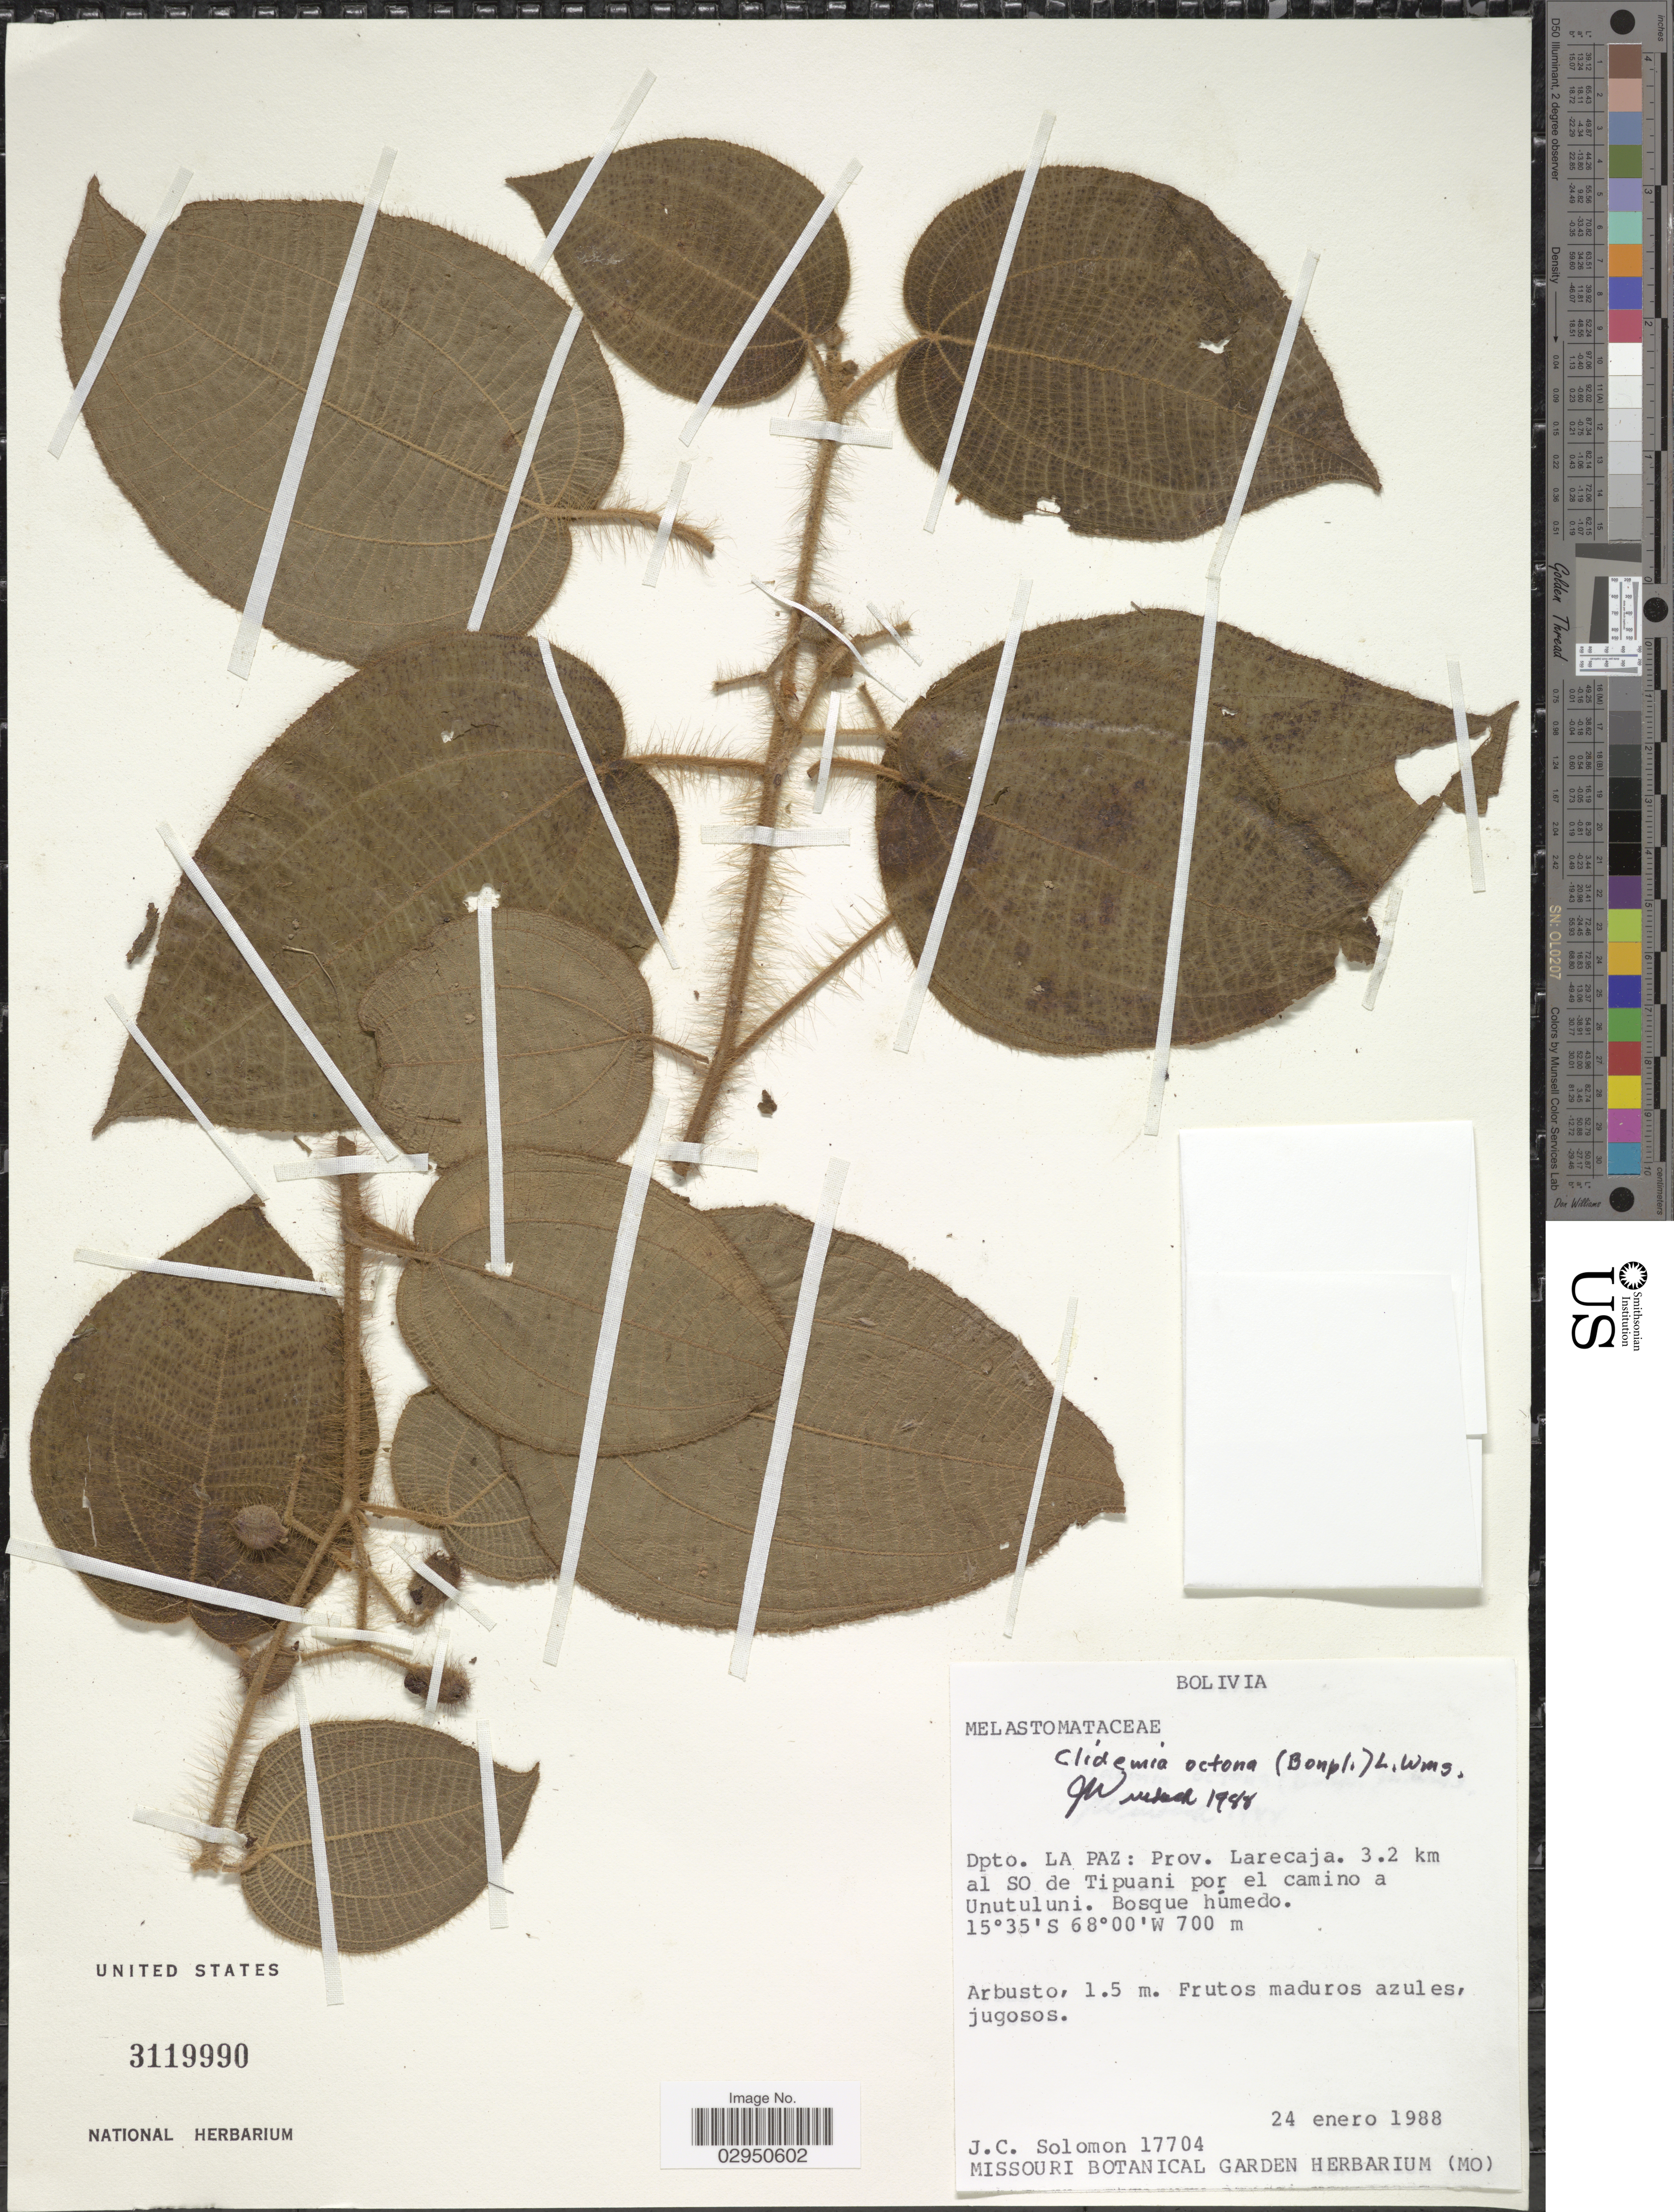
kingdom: Plantae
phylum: Tracheophyta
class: Magnoliopsida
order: Myrtales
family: Melastomataceae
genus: Clidemia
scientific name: Clidemia octona subsp. octona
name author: (Bonpl.) L.O. Williams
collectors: J. C. Solomon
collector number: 17704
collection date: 1988-01-24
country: Bolivia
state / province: La Paz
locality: Dpto. La Paz: Prov. Larecaja. 3.2 km al SO de Tipuani por el camino a Unutuluni.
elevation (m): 700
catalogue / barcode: US 3119990